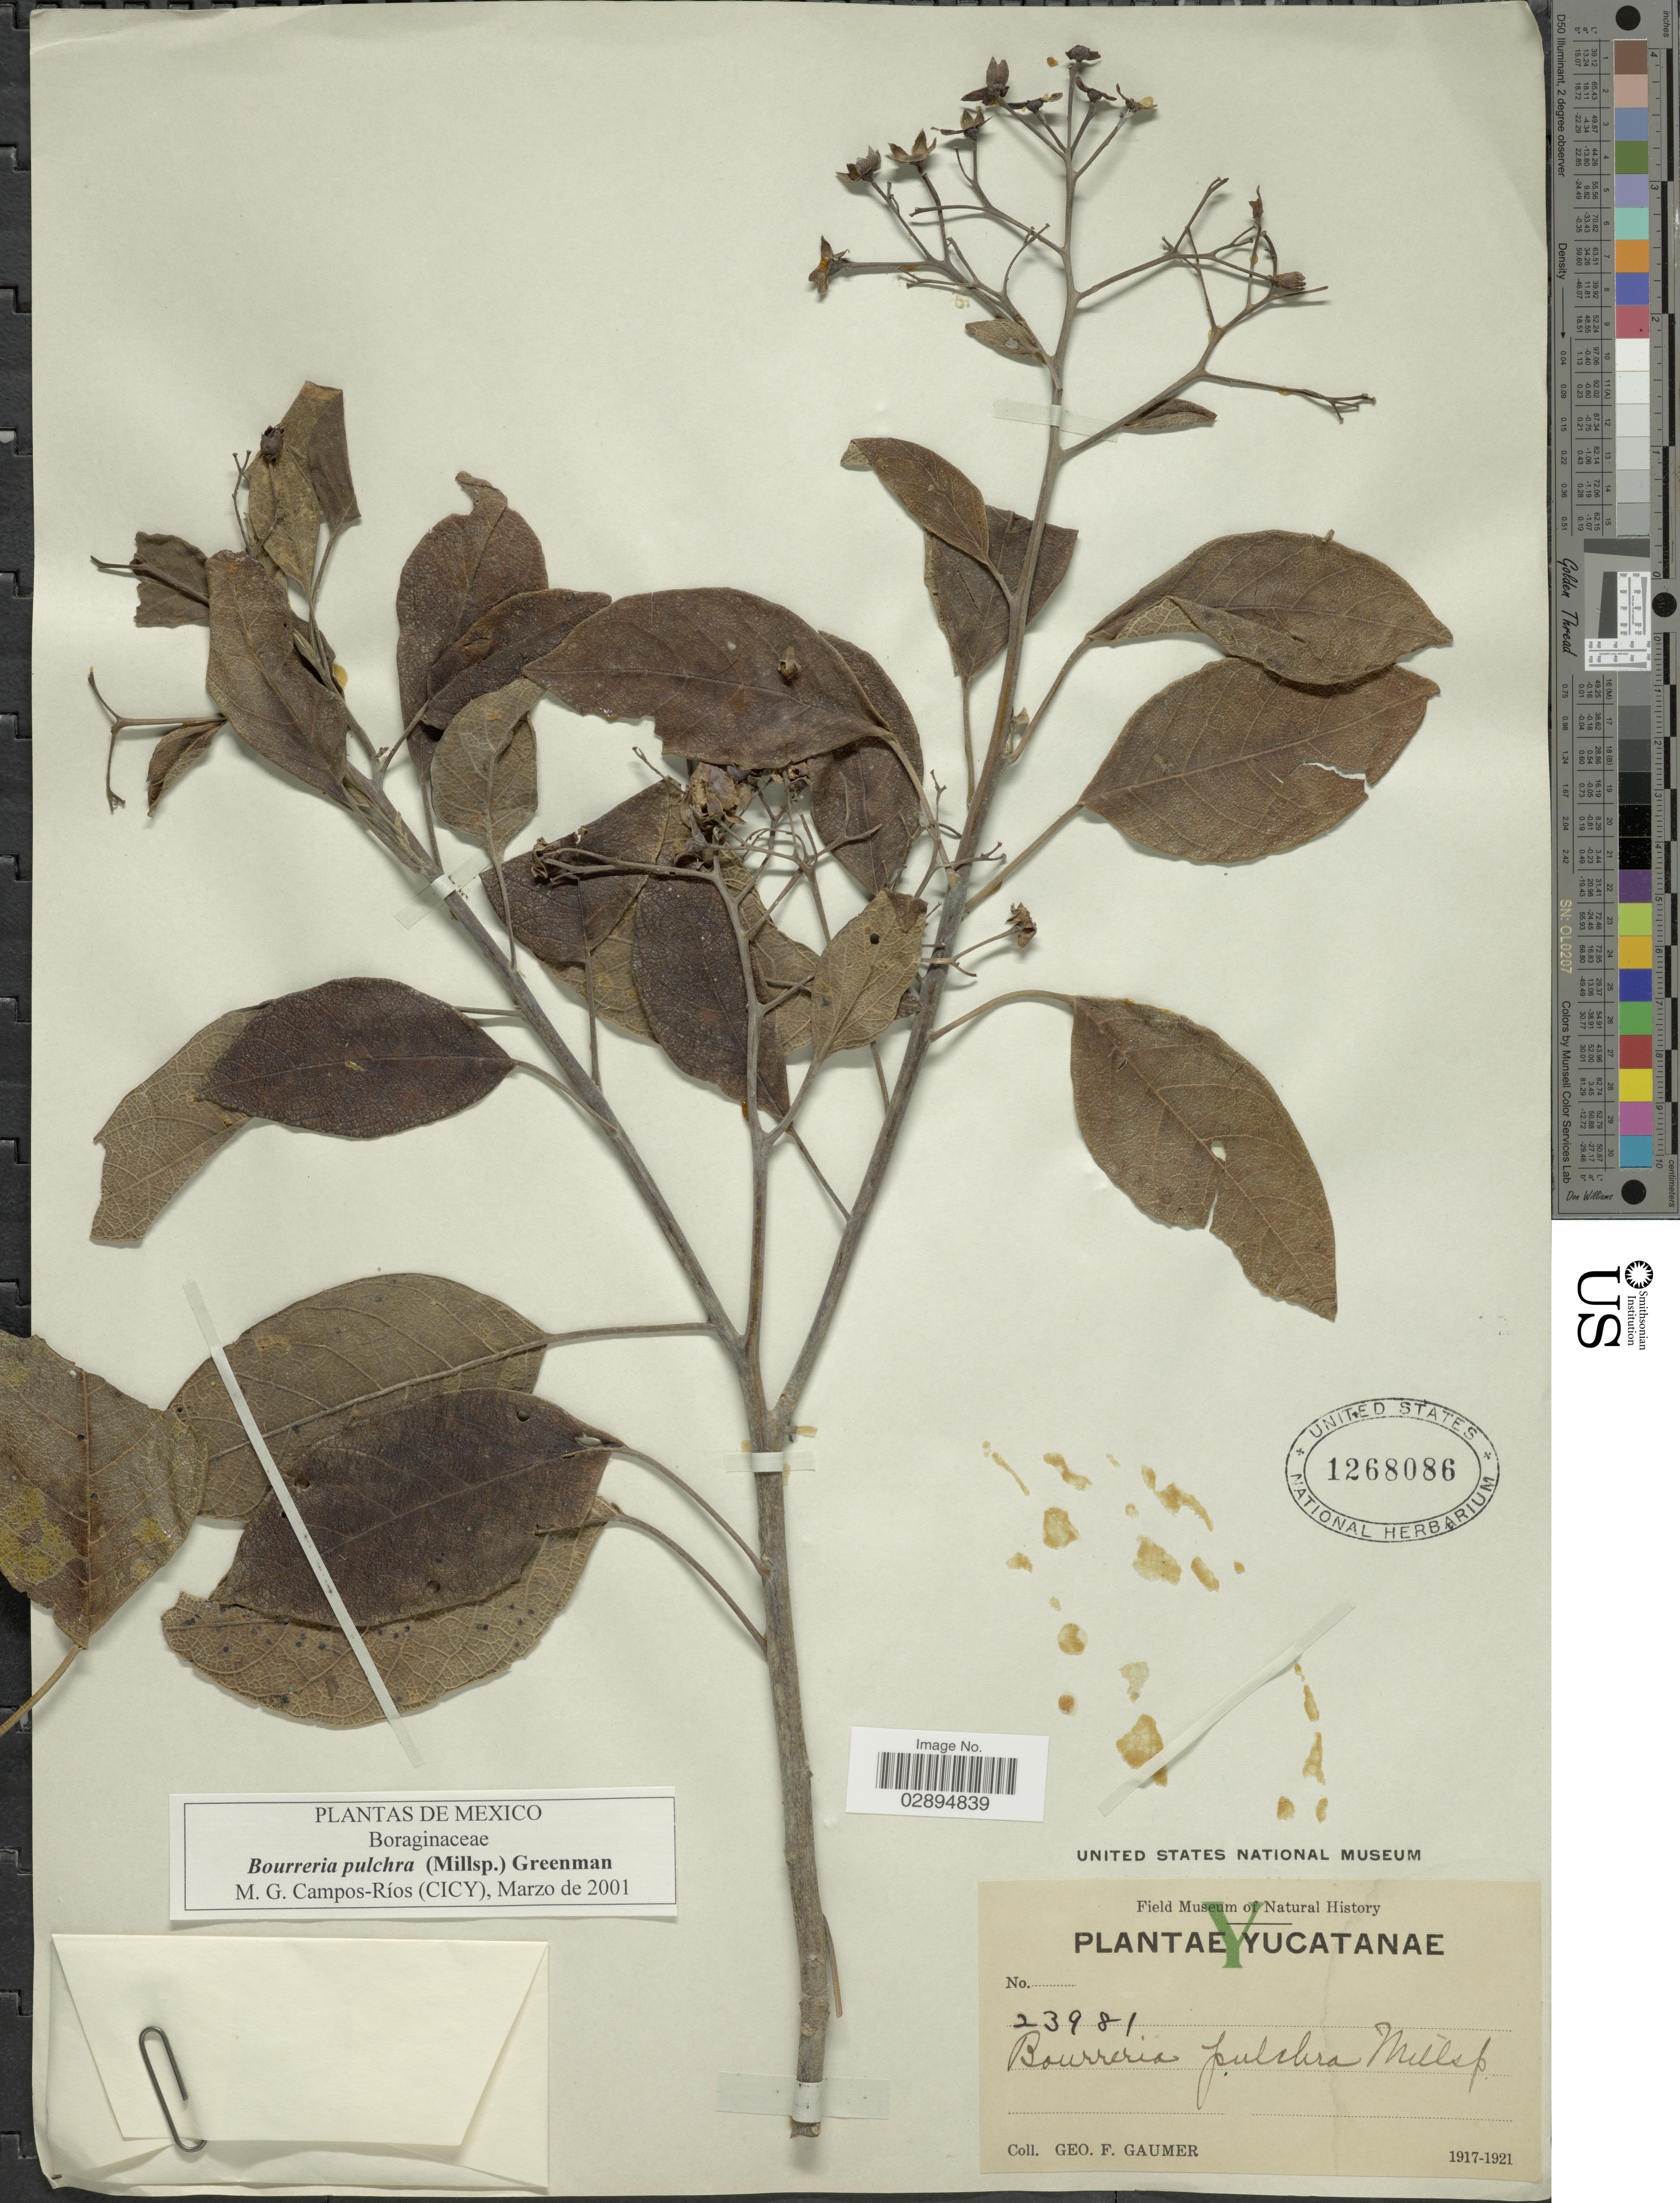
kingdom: Plantae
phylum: Tracheophyta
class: Magnoliopsida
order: Boraginales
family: Ehretiaceae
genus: Bourreria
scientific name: Bourreria pulchra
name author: (Millsp.) Millsp.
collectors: G. F. Gaumer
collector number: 23981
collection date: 1917/1921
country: Mexico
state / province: Yucatán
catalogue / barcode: US 1268086